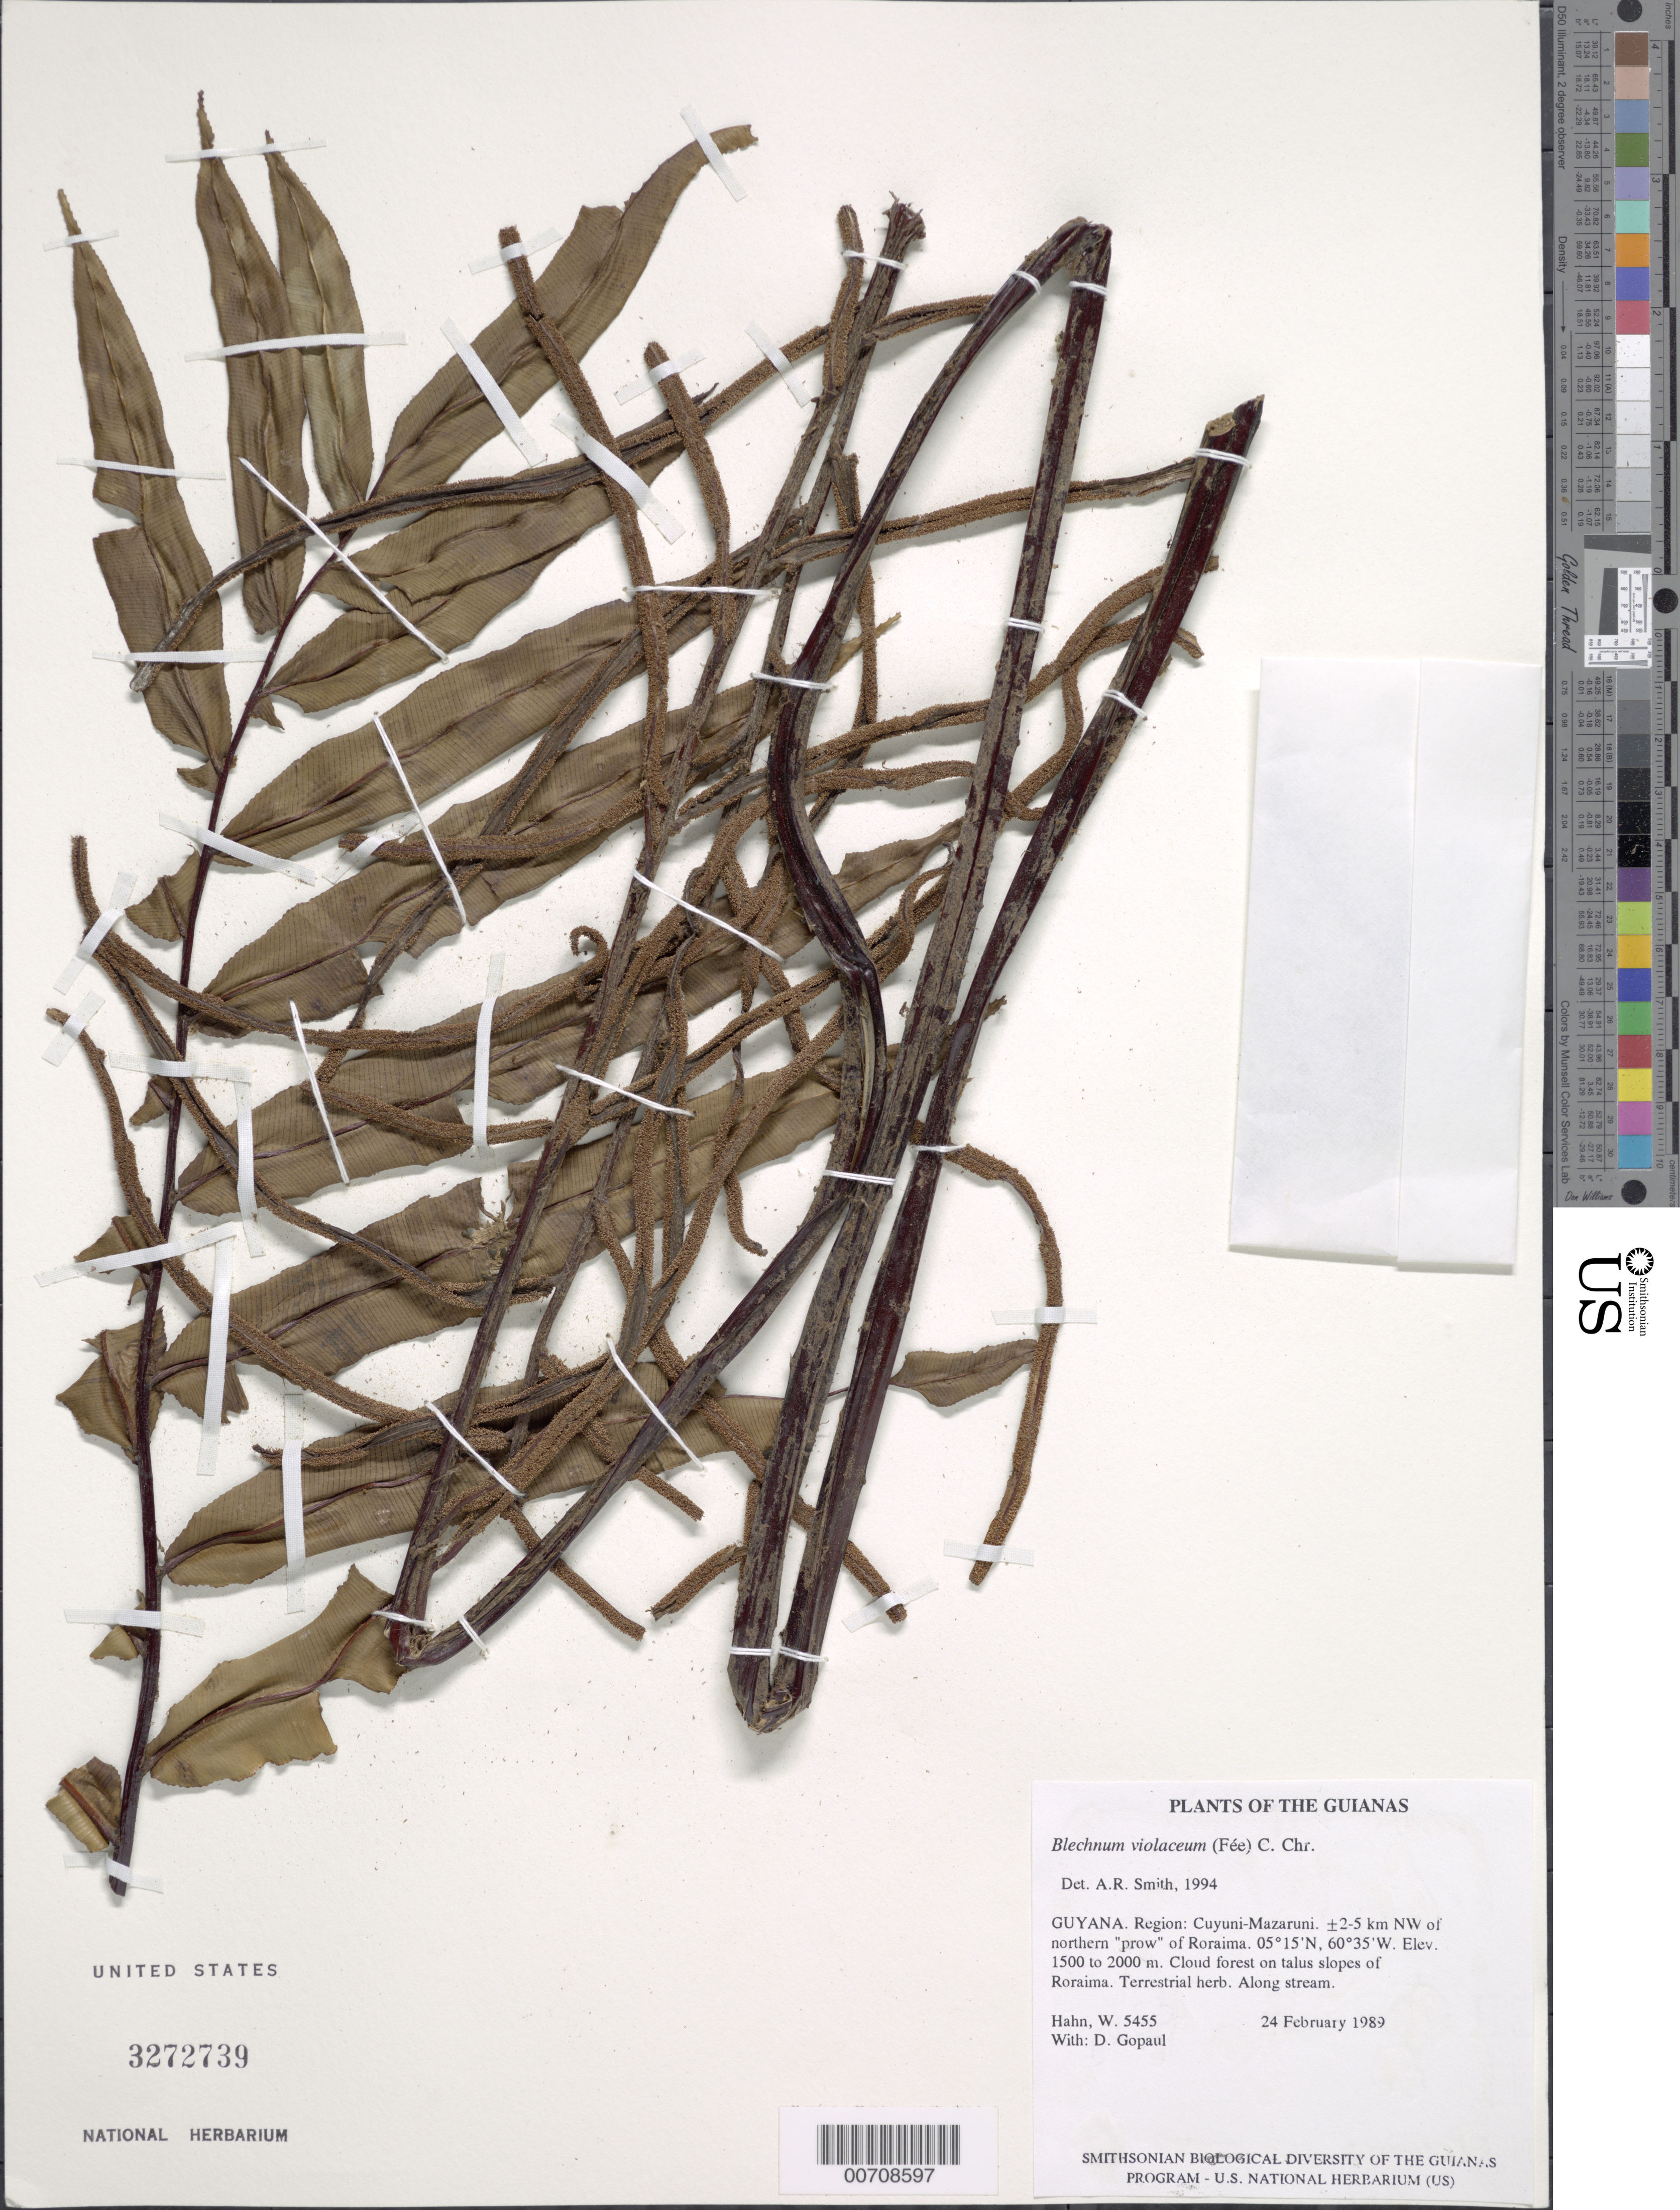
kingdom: Plantae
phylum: Tracheophyta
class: Polypodiopsida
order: Polypodiales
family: Blechnaceae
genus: Blechnum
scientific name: Blechnum violaceum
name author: (Fée) C. Chr.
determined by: Smith, Alan R., (UC)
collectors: W. Hahn & D. Gopaul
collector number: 5455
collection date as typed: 24 February 1989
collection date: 1989-02-24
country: Guyana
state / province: Cuyuni-Mazaruni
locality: ±2-5 km NW of northern "prow" of Roraima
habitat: Cloud forest on talus slopes of Roraima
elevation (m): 1500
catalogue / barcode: US 3272739